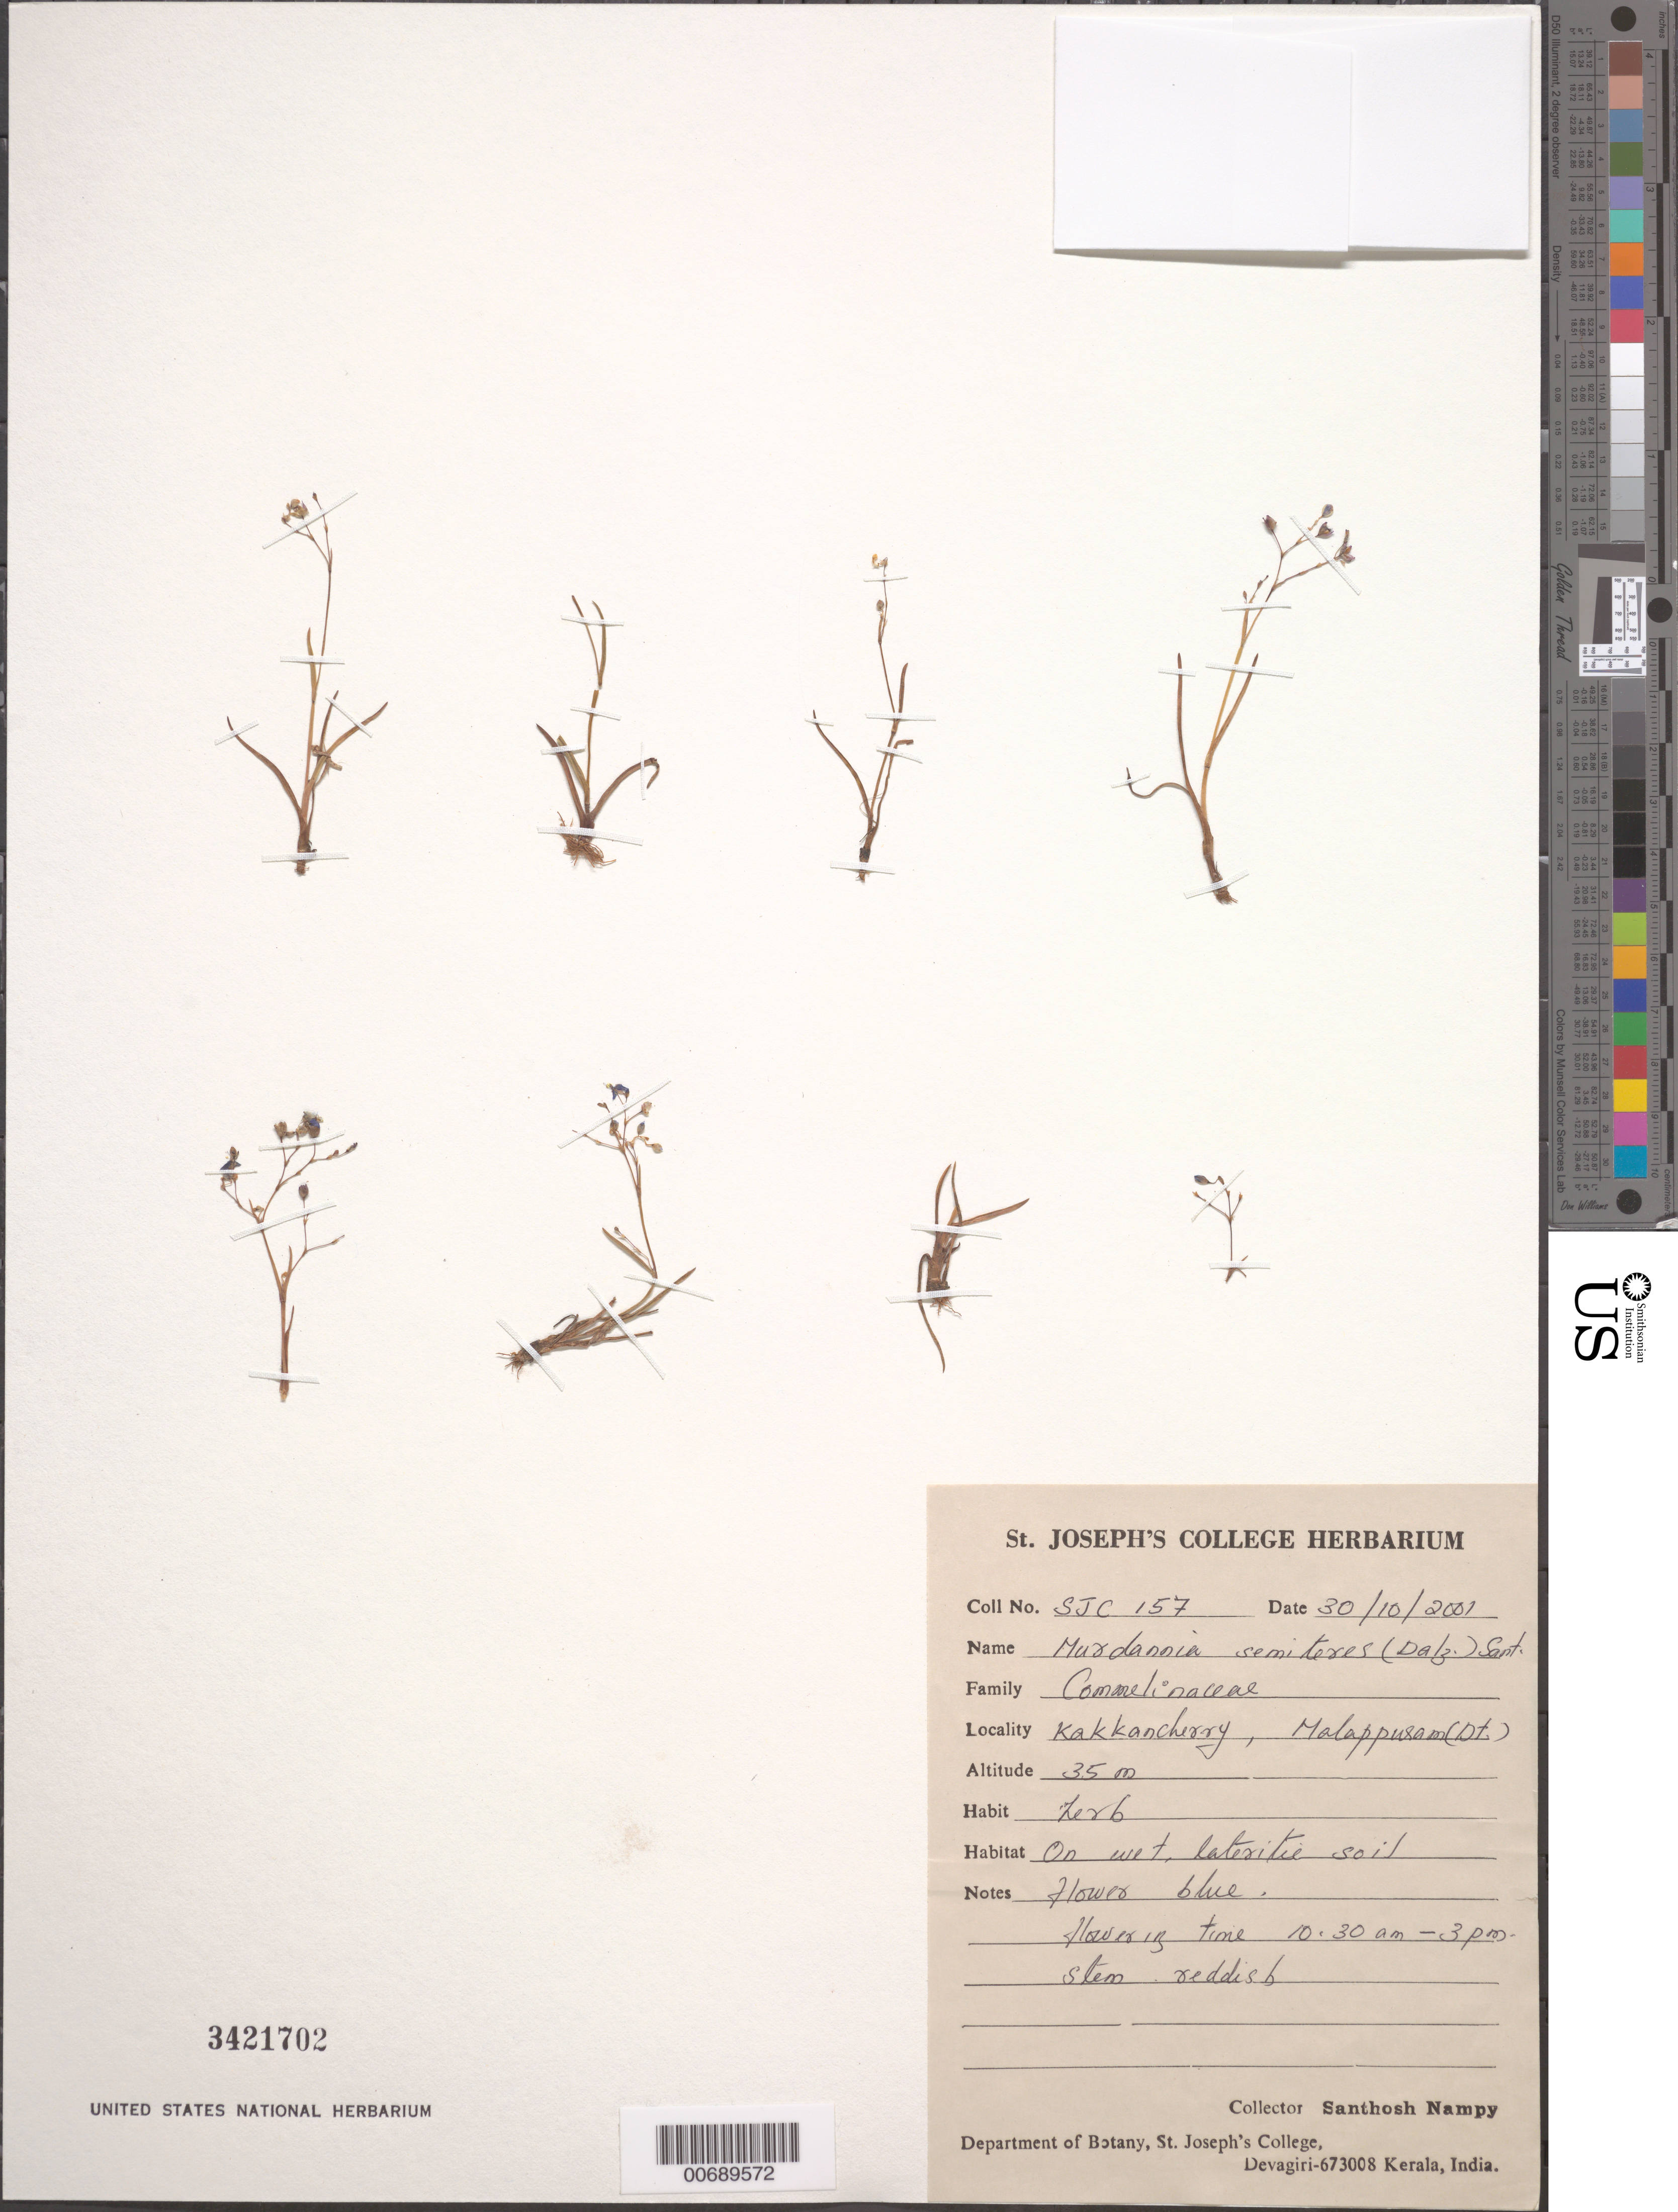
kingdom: Plantae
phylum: Tracheophyta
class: Liliopsida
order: Commelinales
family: Commelinaceae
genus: Murdannia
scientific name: Murdannia semiteres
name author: (Dalzell) Santapau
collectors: S. Nampy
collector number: SJC 157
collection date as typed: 30 Oct 2001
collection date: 2001-10-30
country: India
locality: Kakkancherry, Malappusam Dist.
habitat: On wet latexitie soil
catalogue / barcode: US 3421702